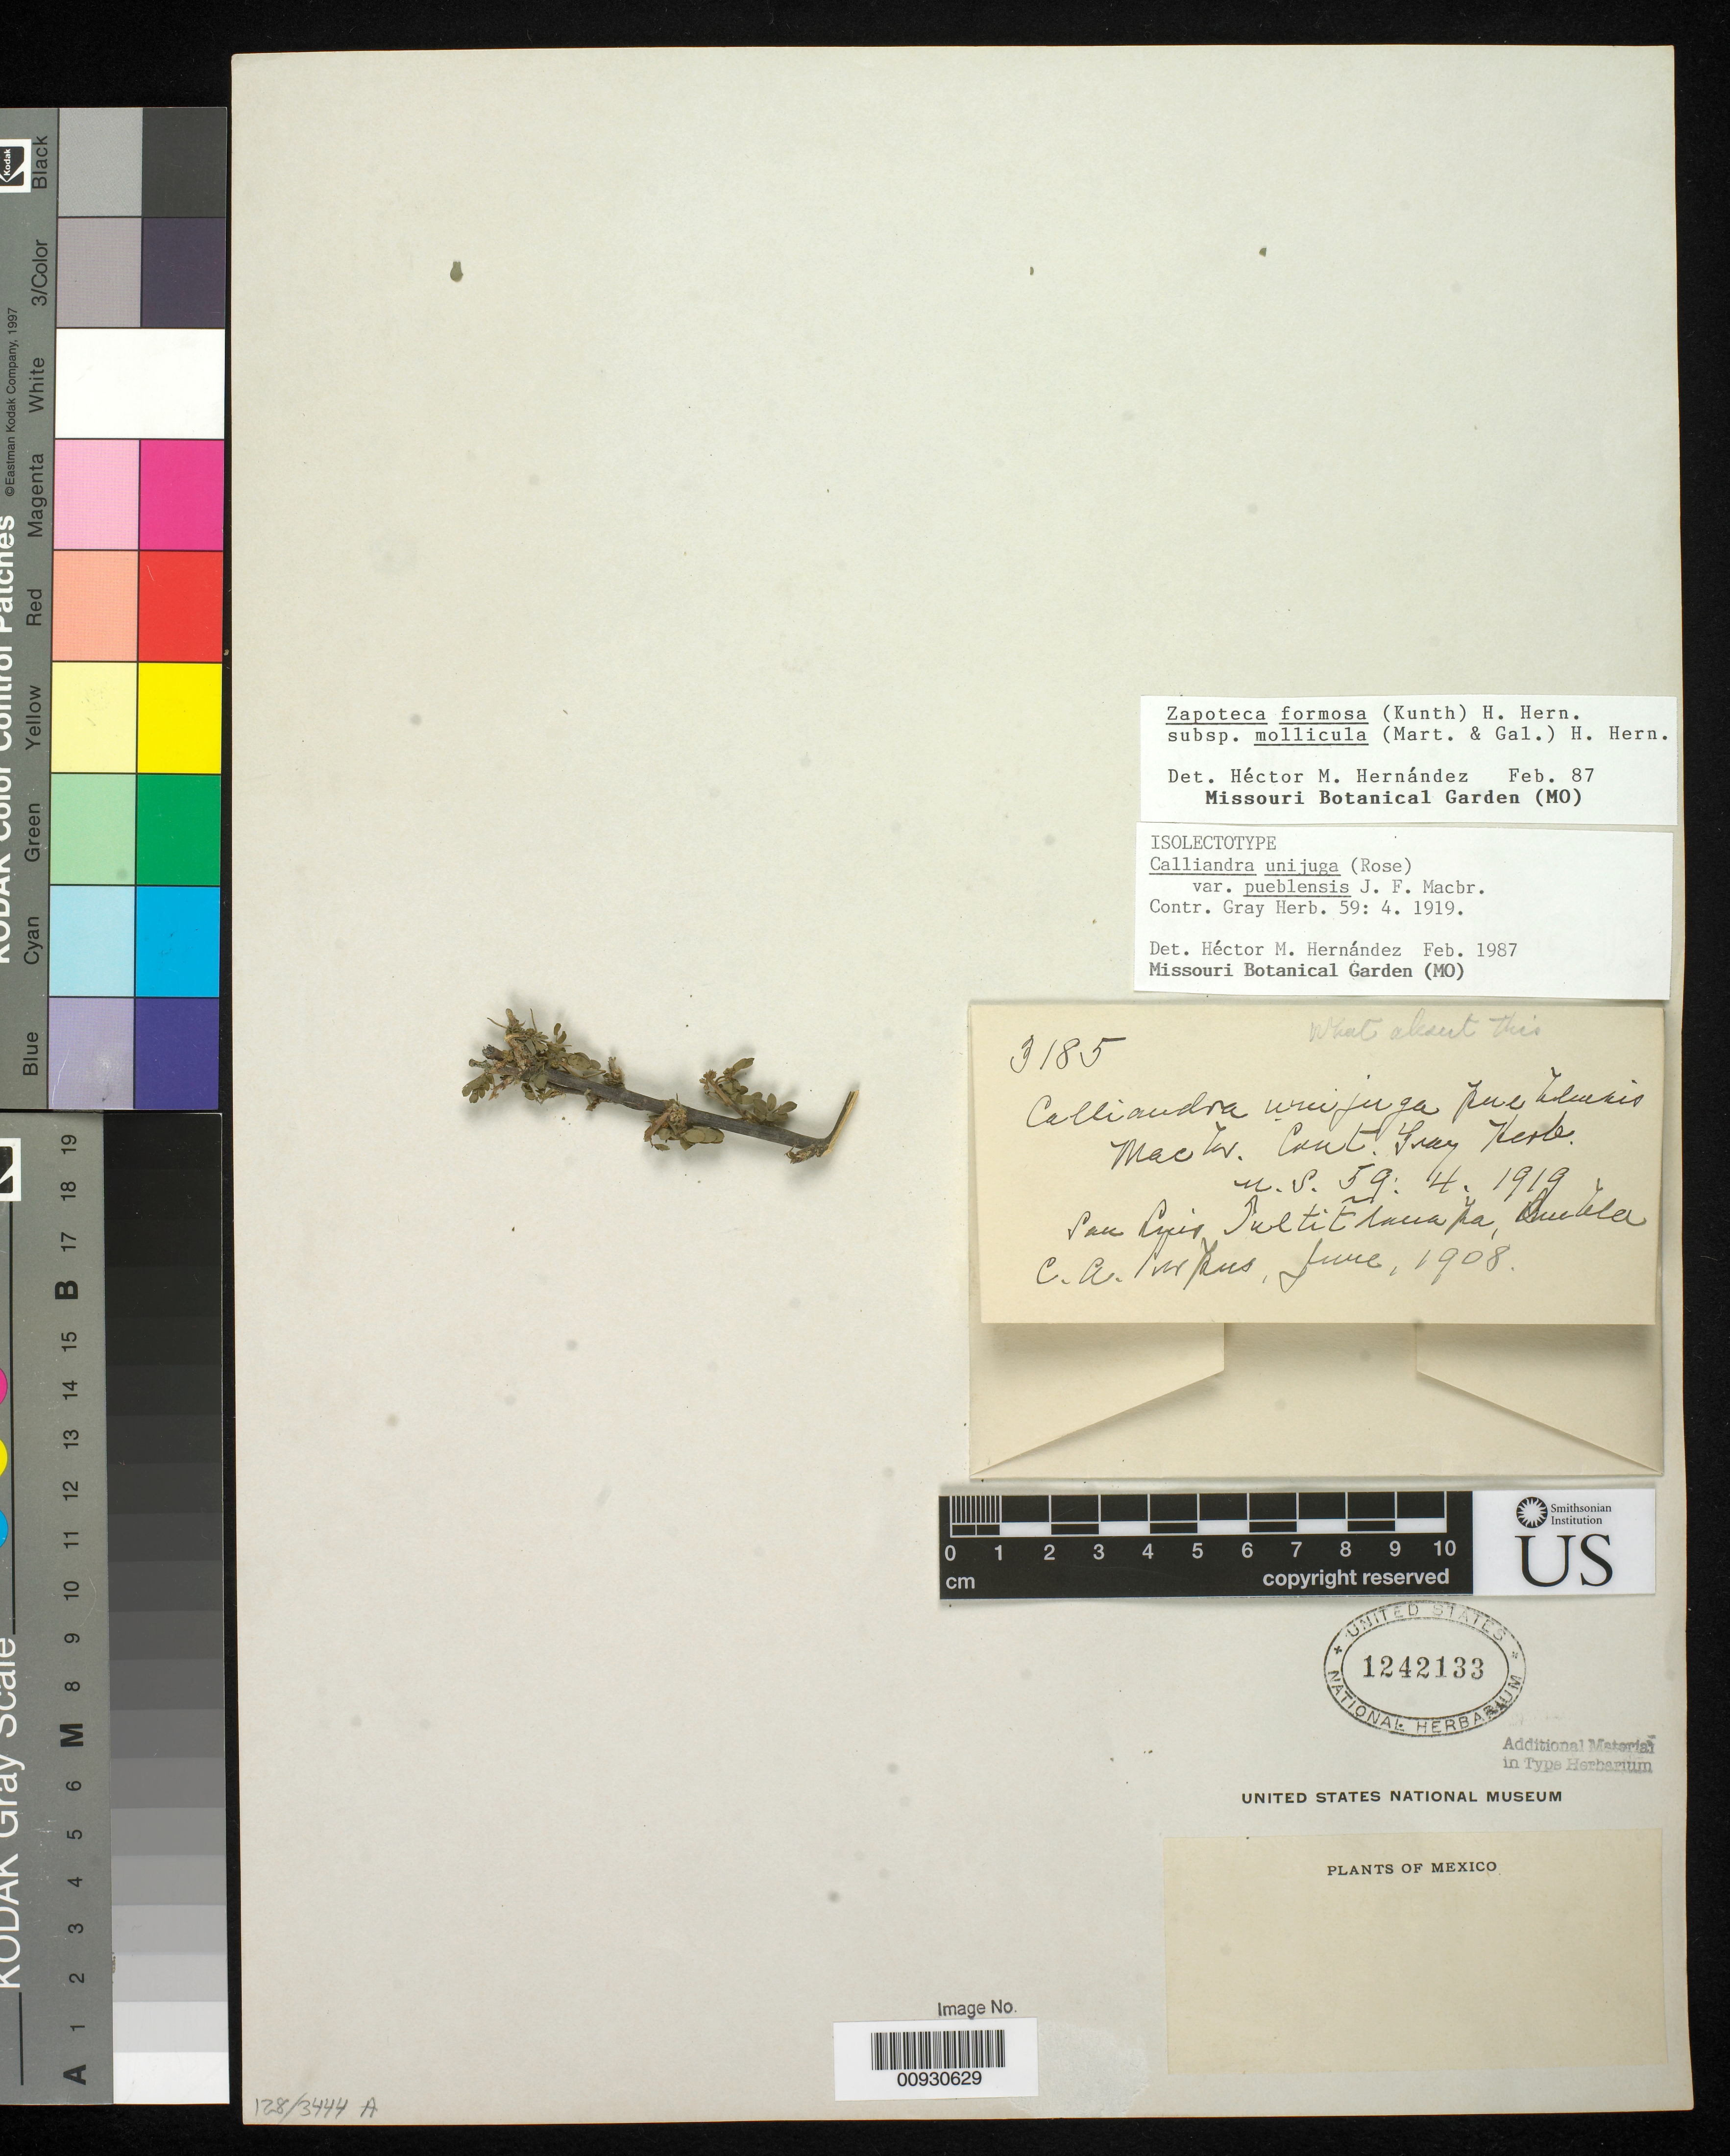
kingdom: Plantae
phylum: Tracheophyta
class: Magnoliopsida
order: Fabales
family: Fabaceae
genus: Calliandra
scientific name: Calliandra unijuga var. pueblensis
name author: J.F. Macbr.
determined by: Hernandez, H. M., (MO), Missouri Botanical Garden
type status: Isolectotype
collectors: C. A. Purpus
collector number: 3185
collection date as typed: Jun 1908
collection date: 1908-06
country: Mexico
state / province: Puebla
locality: San Luis Tultitlanapa.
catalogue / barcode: US 1242133